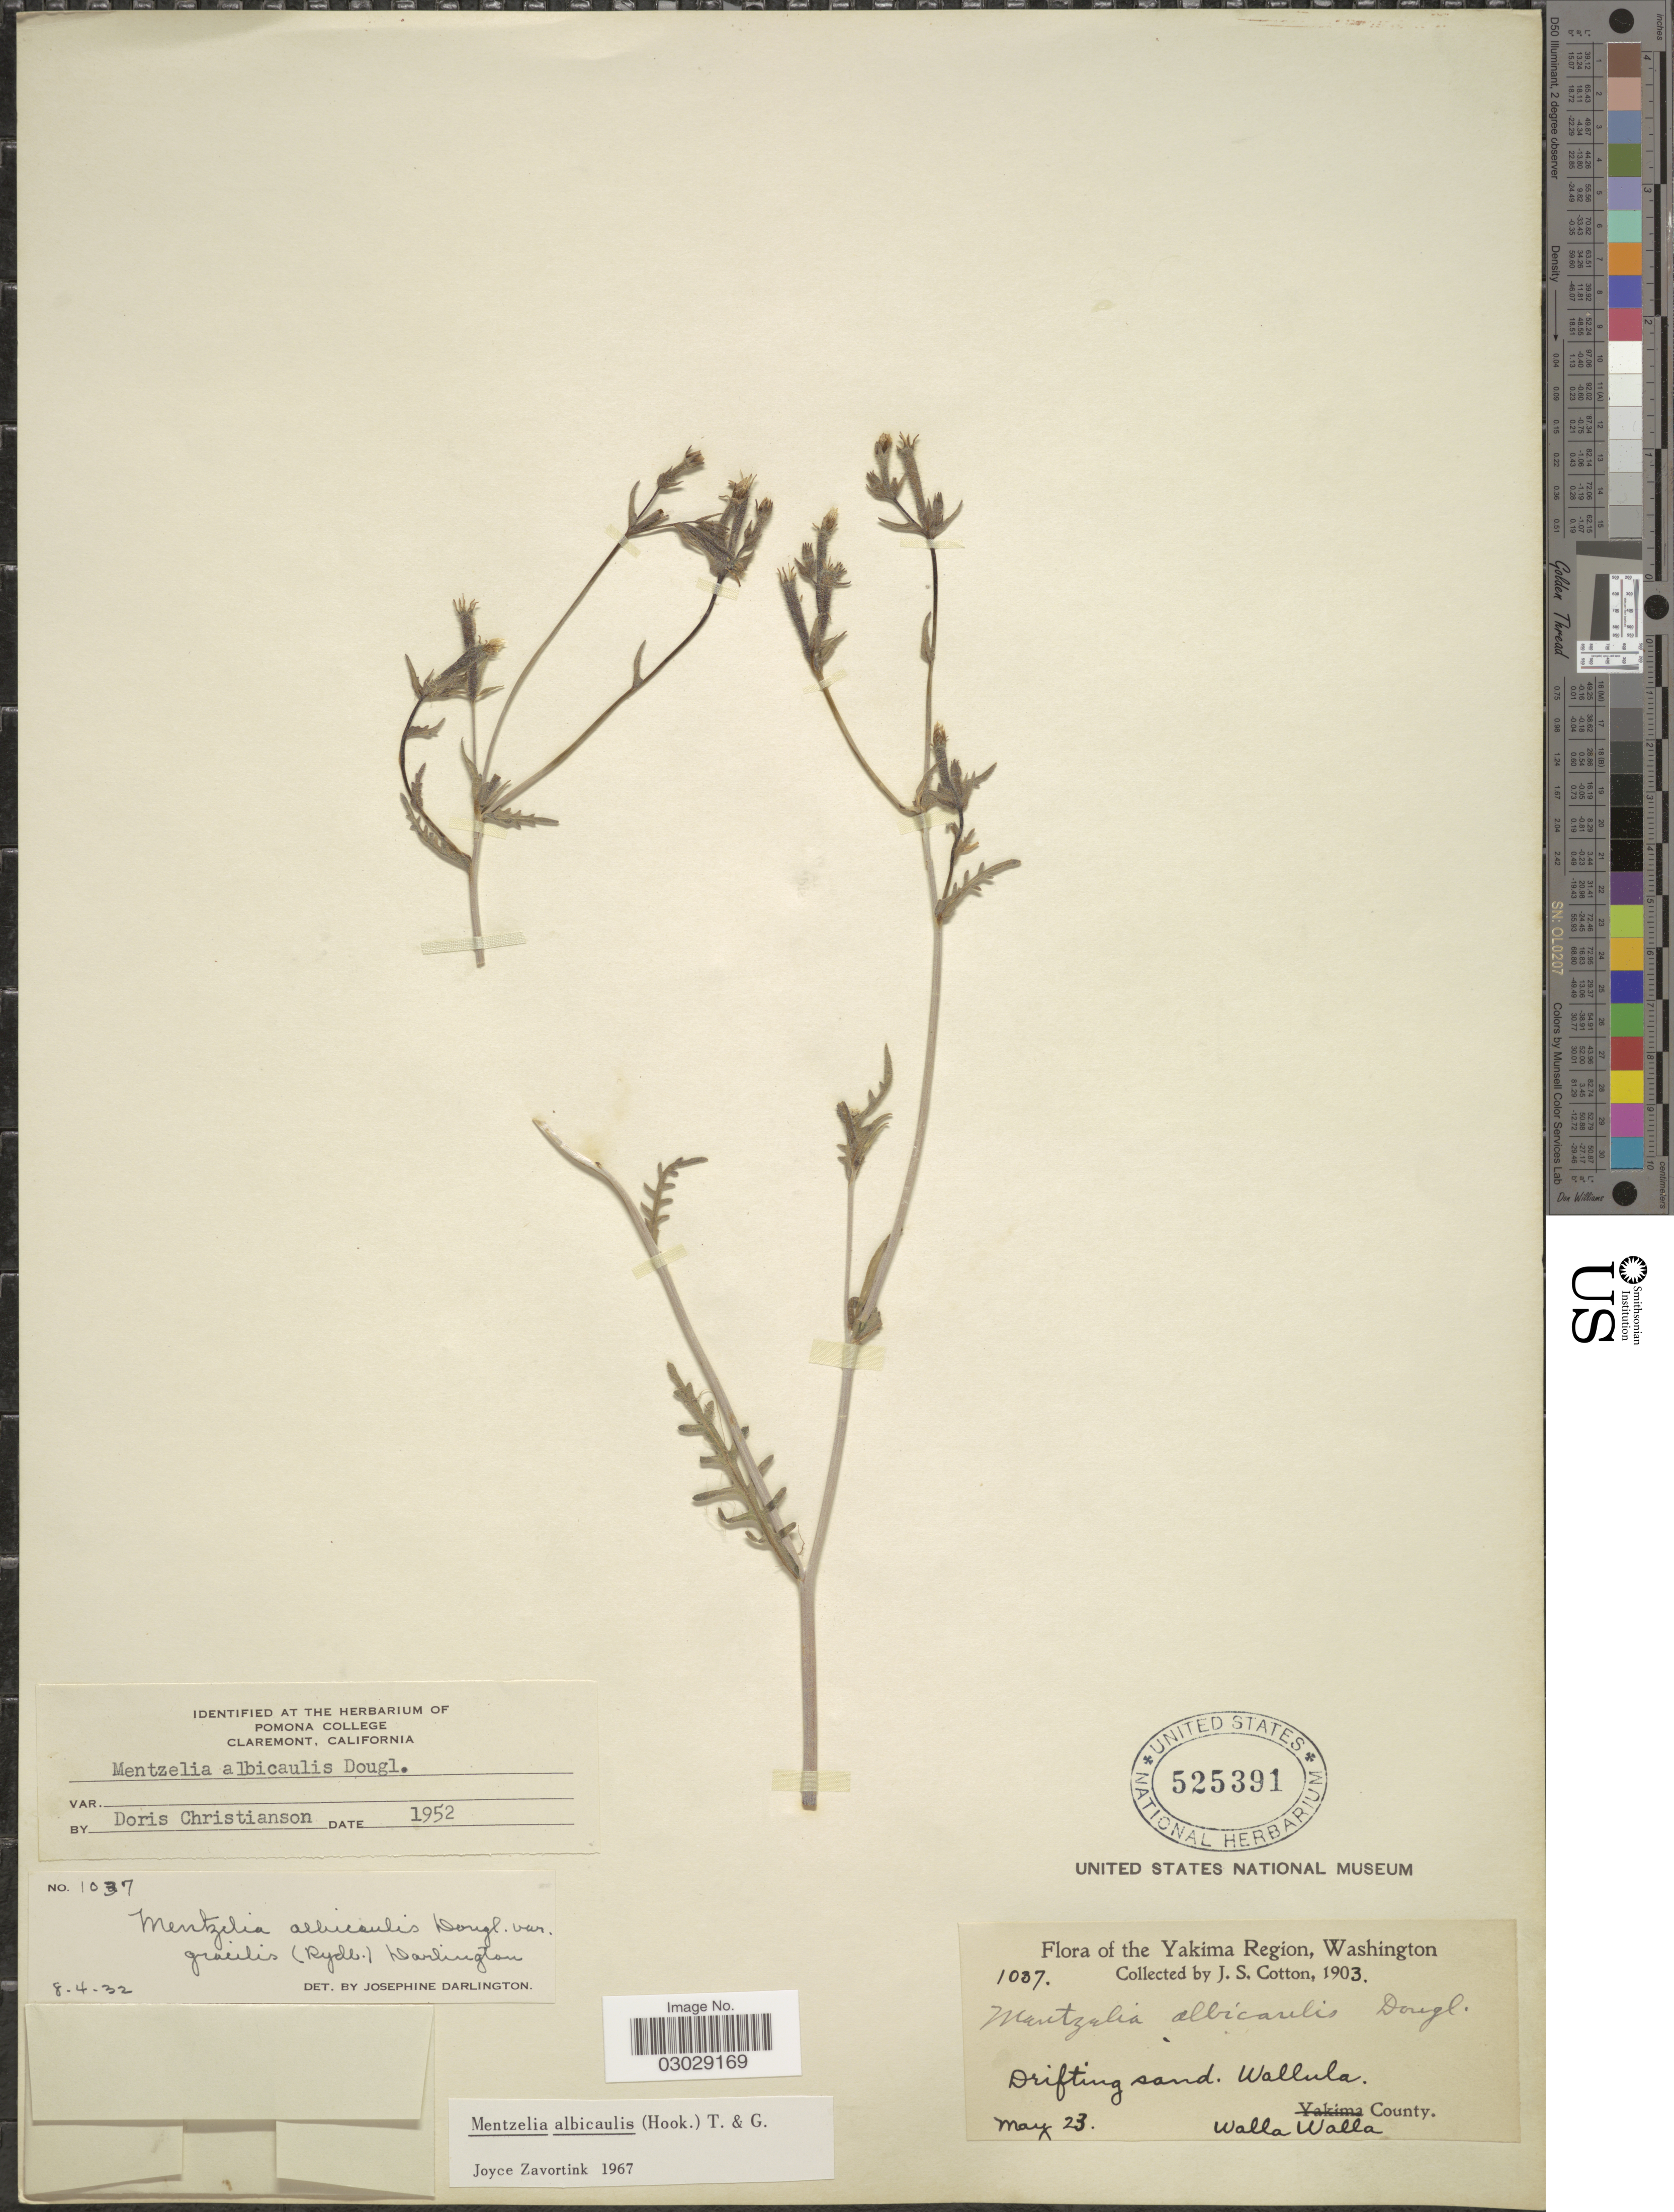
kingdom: Plantae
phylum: Tracheophyta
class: Magnoliopsida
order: Cornales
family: Loasaceae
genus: Mentzelia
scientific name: Mentzelia albicaulis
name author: (Douglas ex Hook.) Douglas ex Torr. & A. Gray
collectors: J. S. Cotton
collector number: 1007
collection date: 1903-05-23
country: United States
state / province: Washington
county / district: Walla Walla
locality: The Yakima Region. Wallula, Walla Walla County.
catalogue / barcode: US 525391